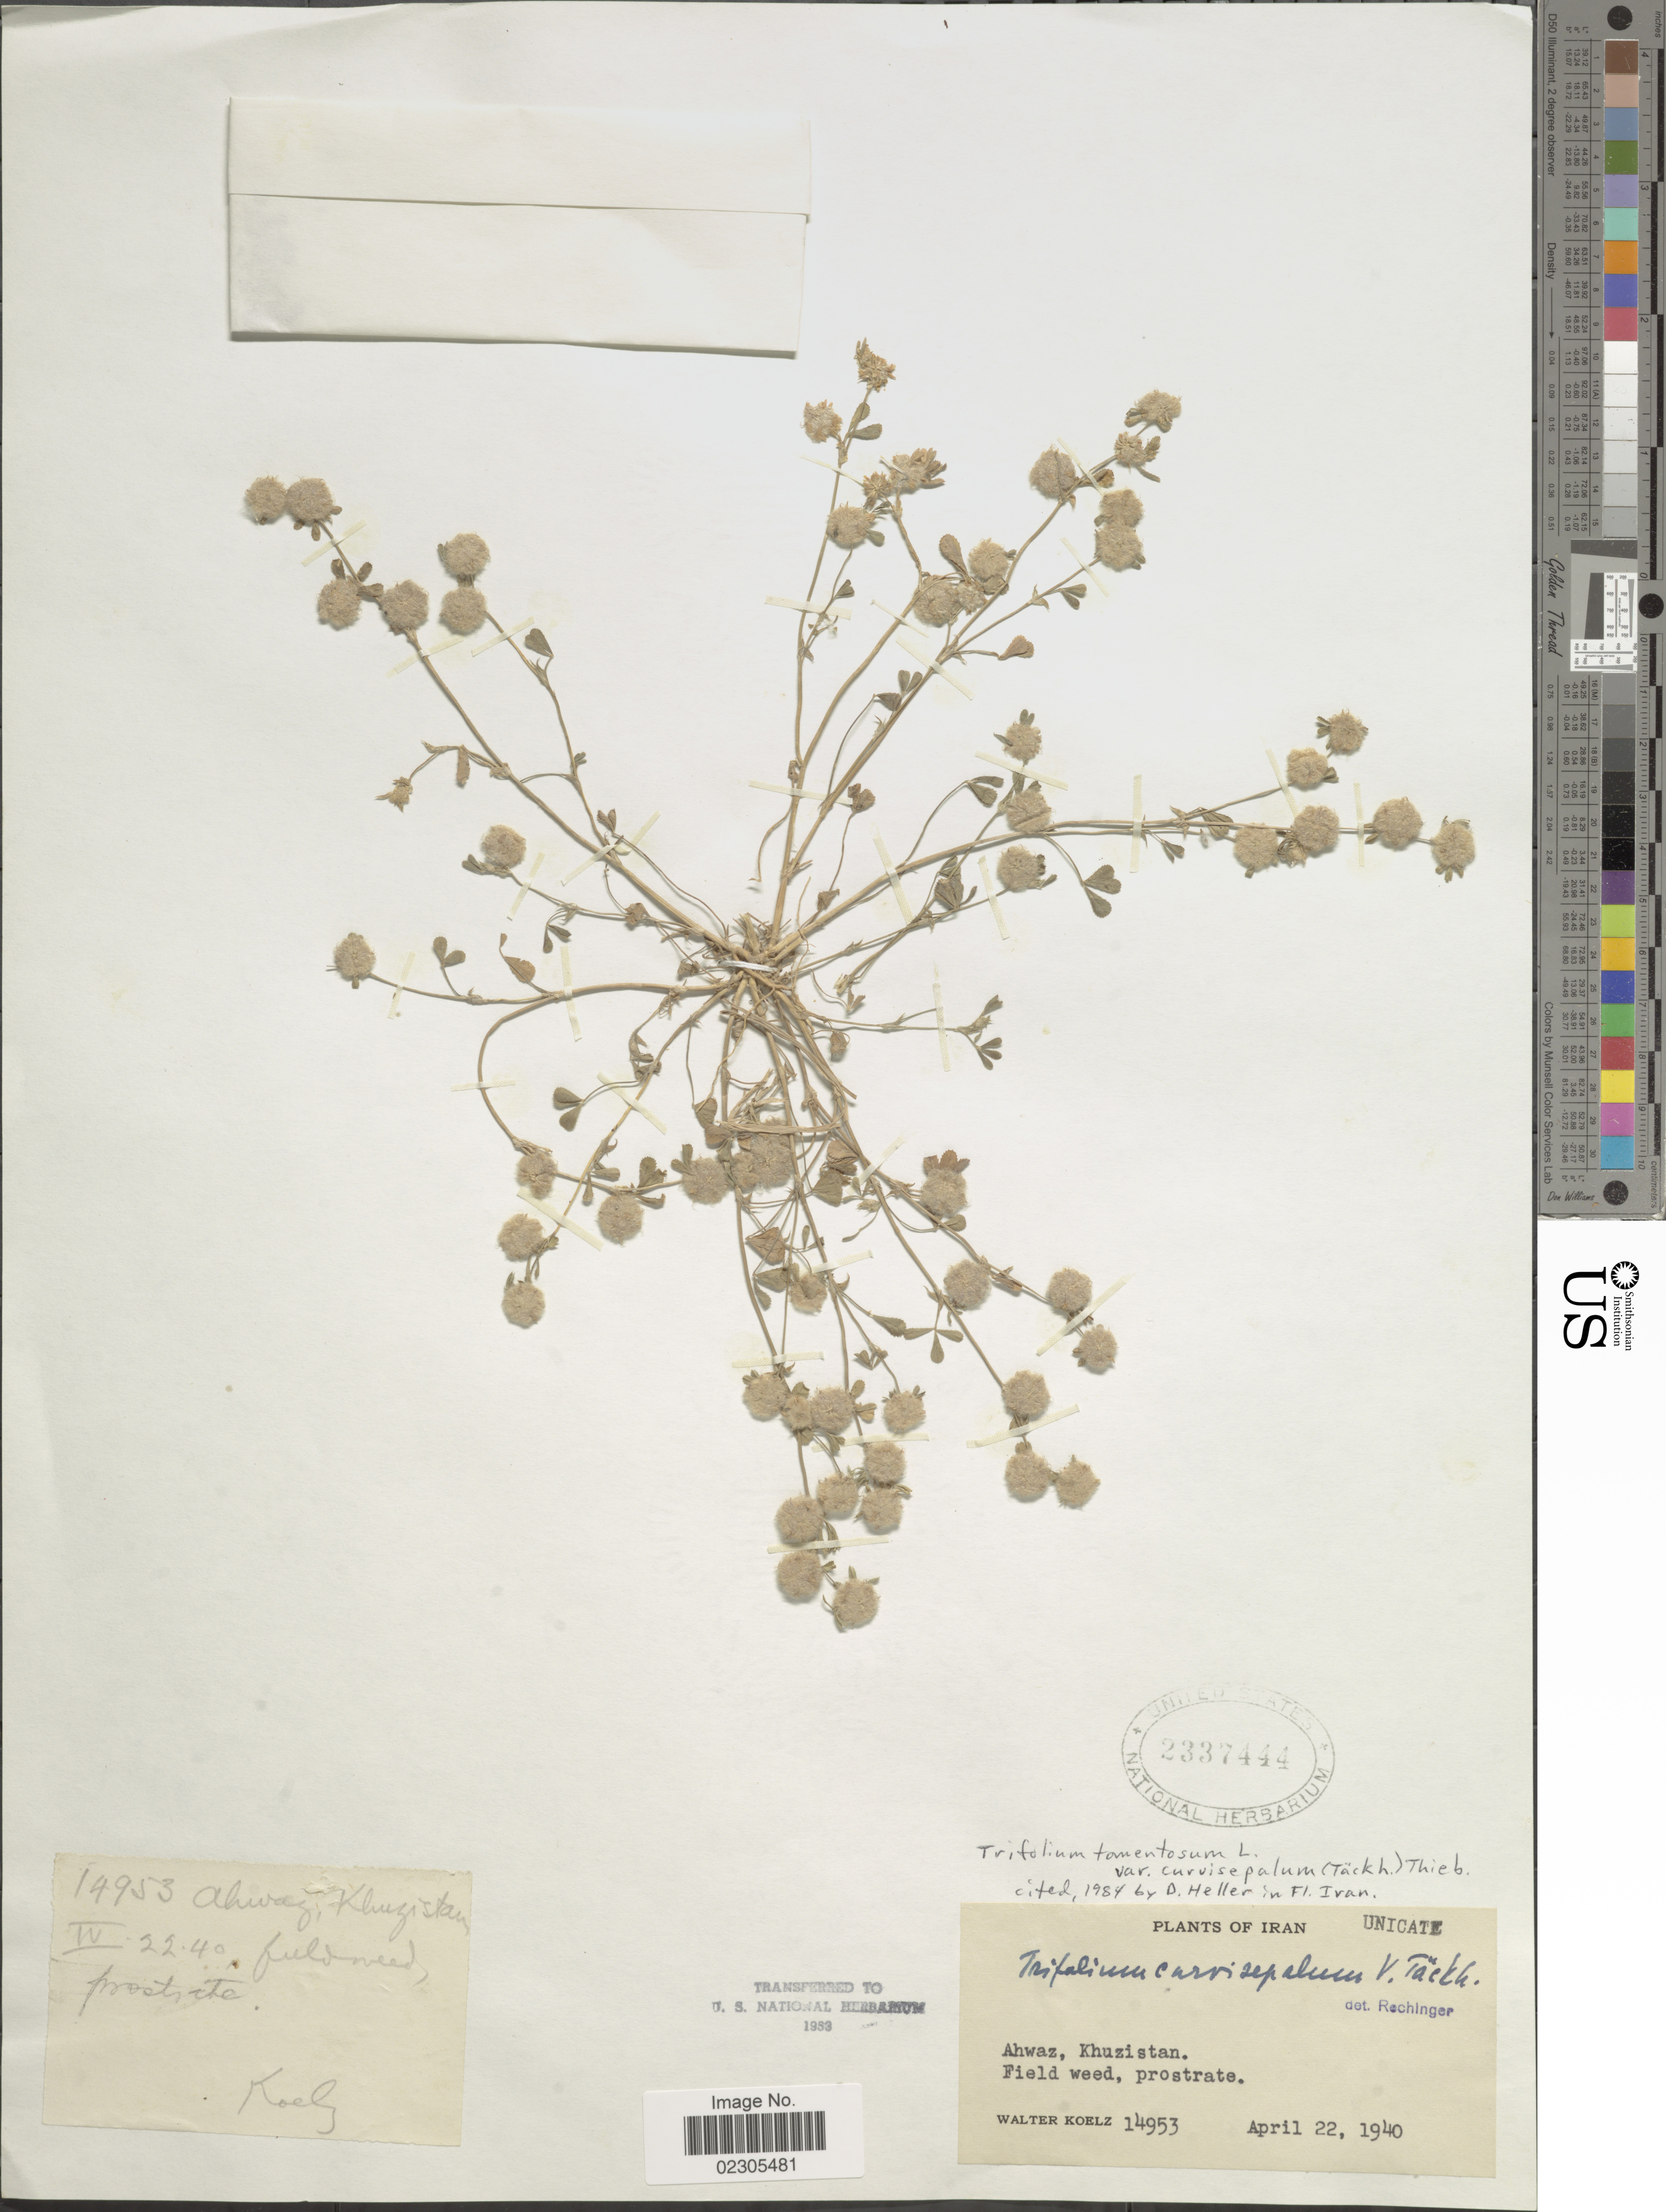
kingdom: Plantae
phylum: Tracheophyta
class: Magnoliopsida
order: Fabales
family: Fabaceae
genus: Trifolium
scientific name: Trifolium tomentosum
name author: L.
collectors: W. N. Koelz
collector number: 14953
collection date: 1940-04-22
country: Iran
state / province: Khuzestan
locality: Ahwaz, Khuzistan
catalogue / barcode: US 2337444